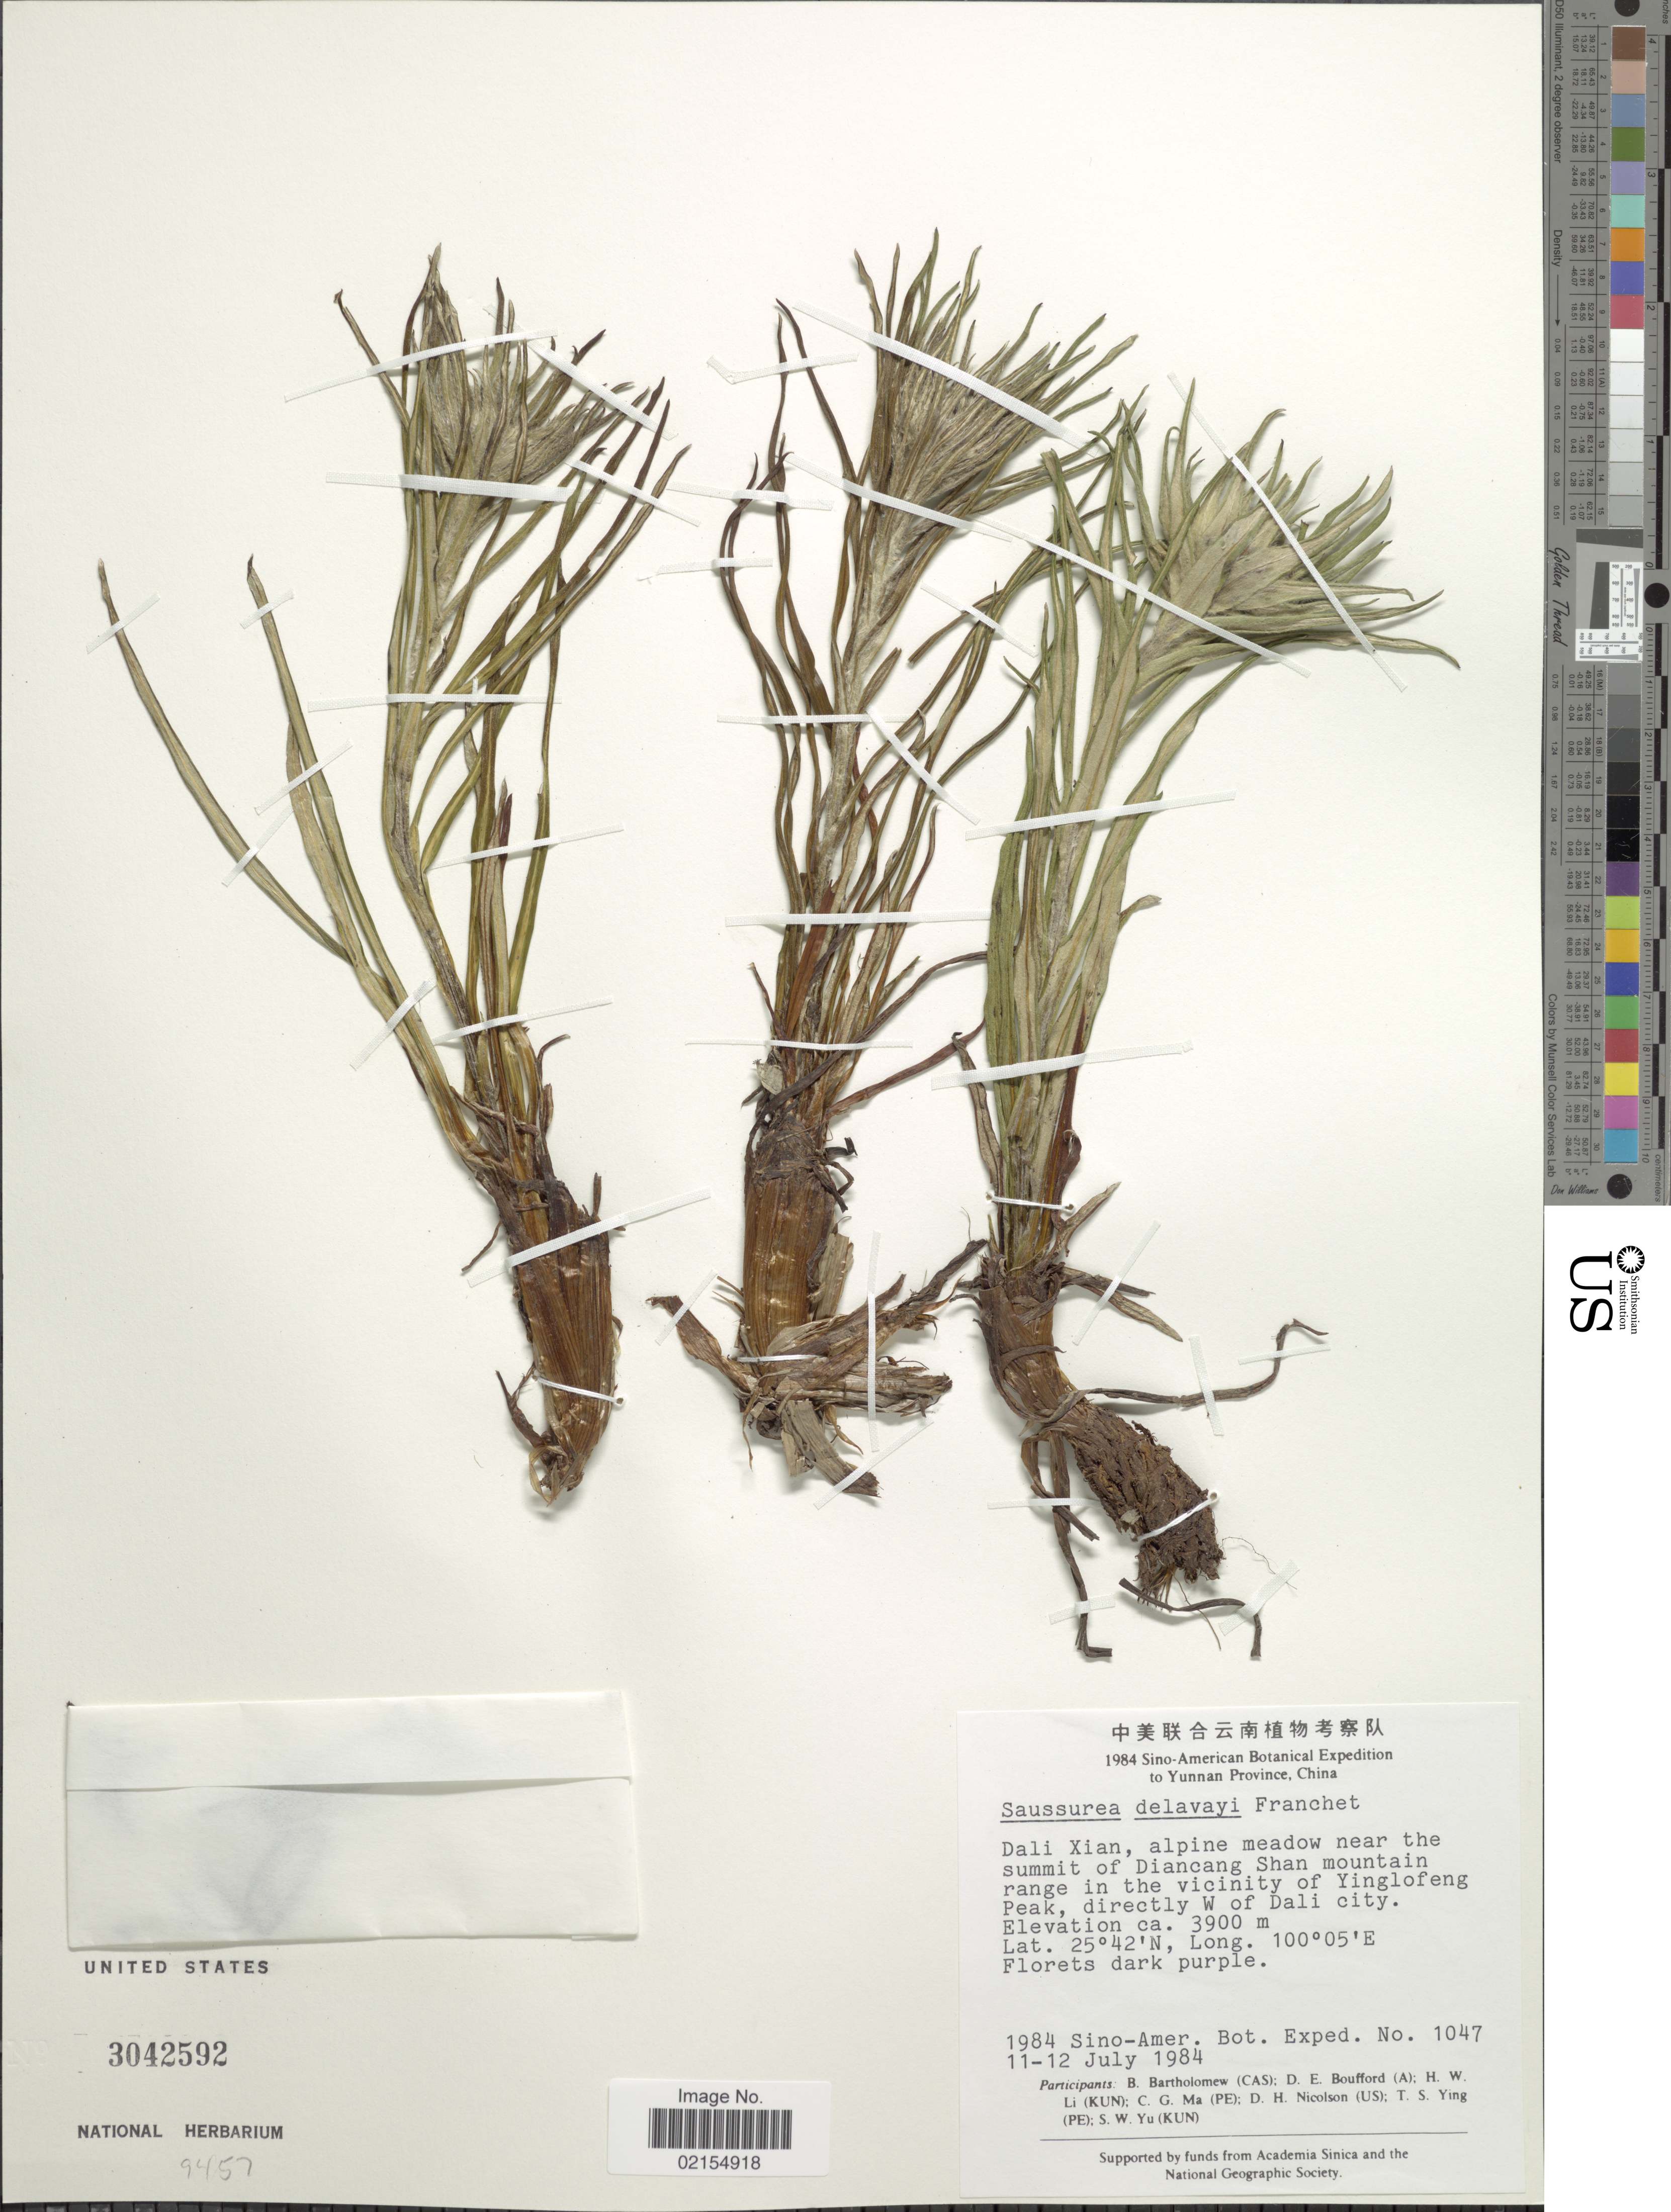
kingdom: Plantae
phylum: Tracheophyta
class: Magnoliopsida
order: Asterales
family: Asteraceae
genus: Saussurea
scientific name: Saussurea delavayi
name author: Franch.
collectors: Sino-Amer. Bot. Exped. 1984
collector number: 1047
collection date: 1984-07-11/1984-07-12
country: China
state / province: Yunnan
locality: Yunnan Province, China, Dali Xian, alpine meadow near the summit of Diancang Shan mountain range in the vicinity of Yinglofeng Peak, directly W of Dali city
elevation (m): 3900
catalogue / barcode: US 3042592